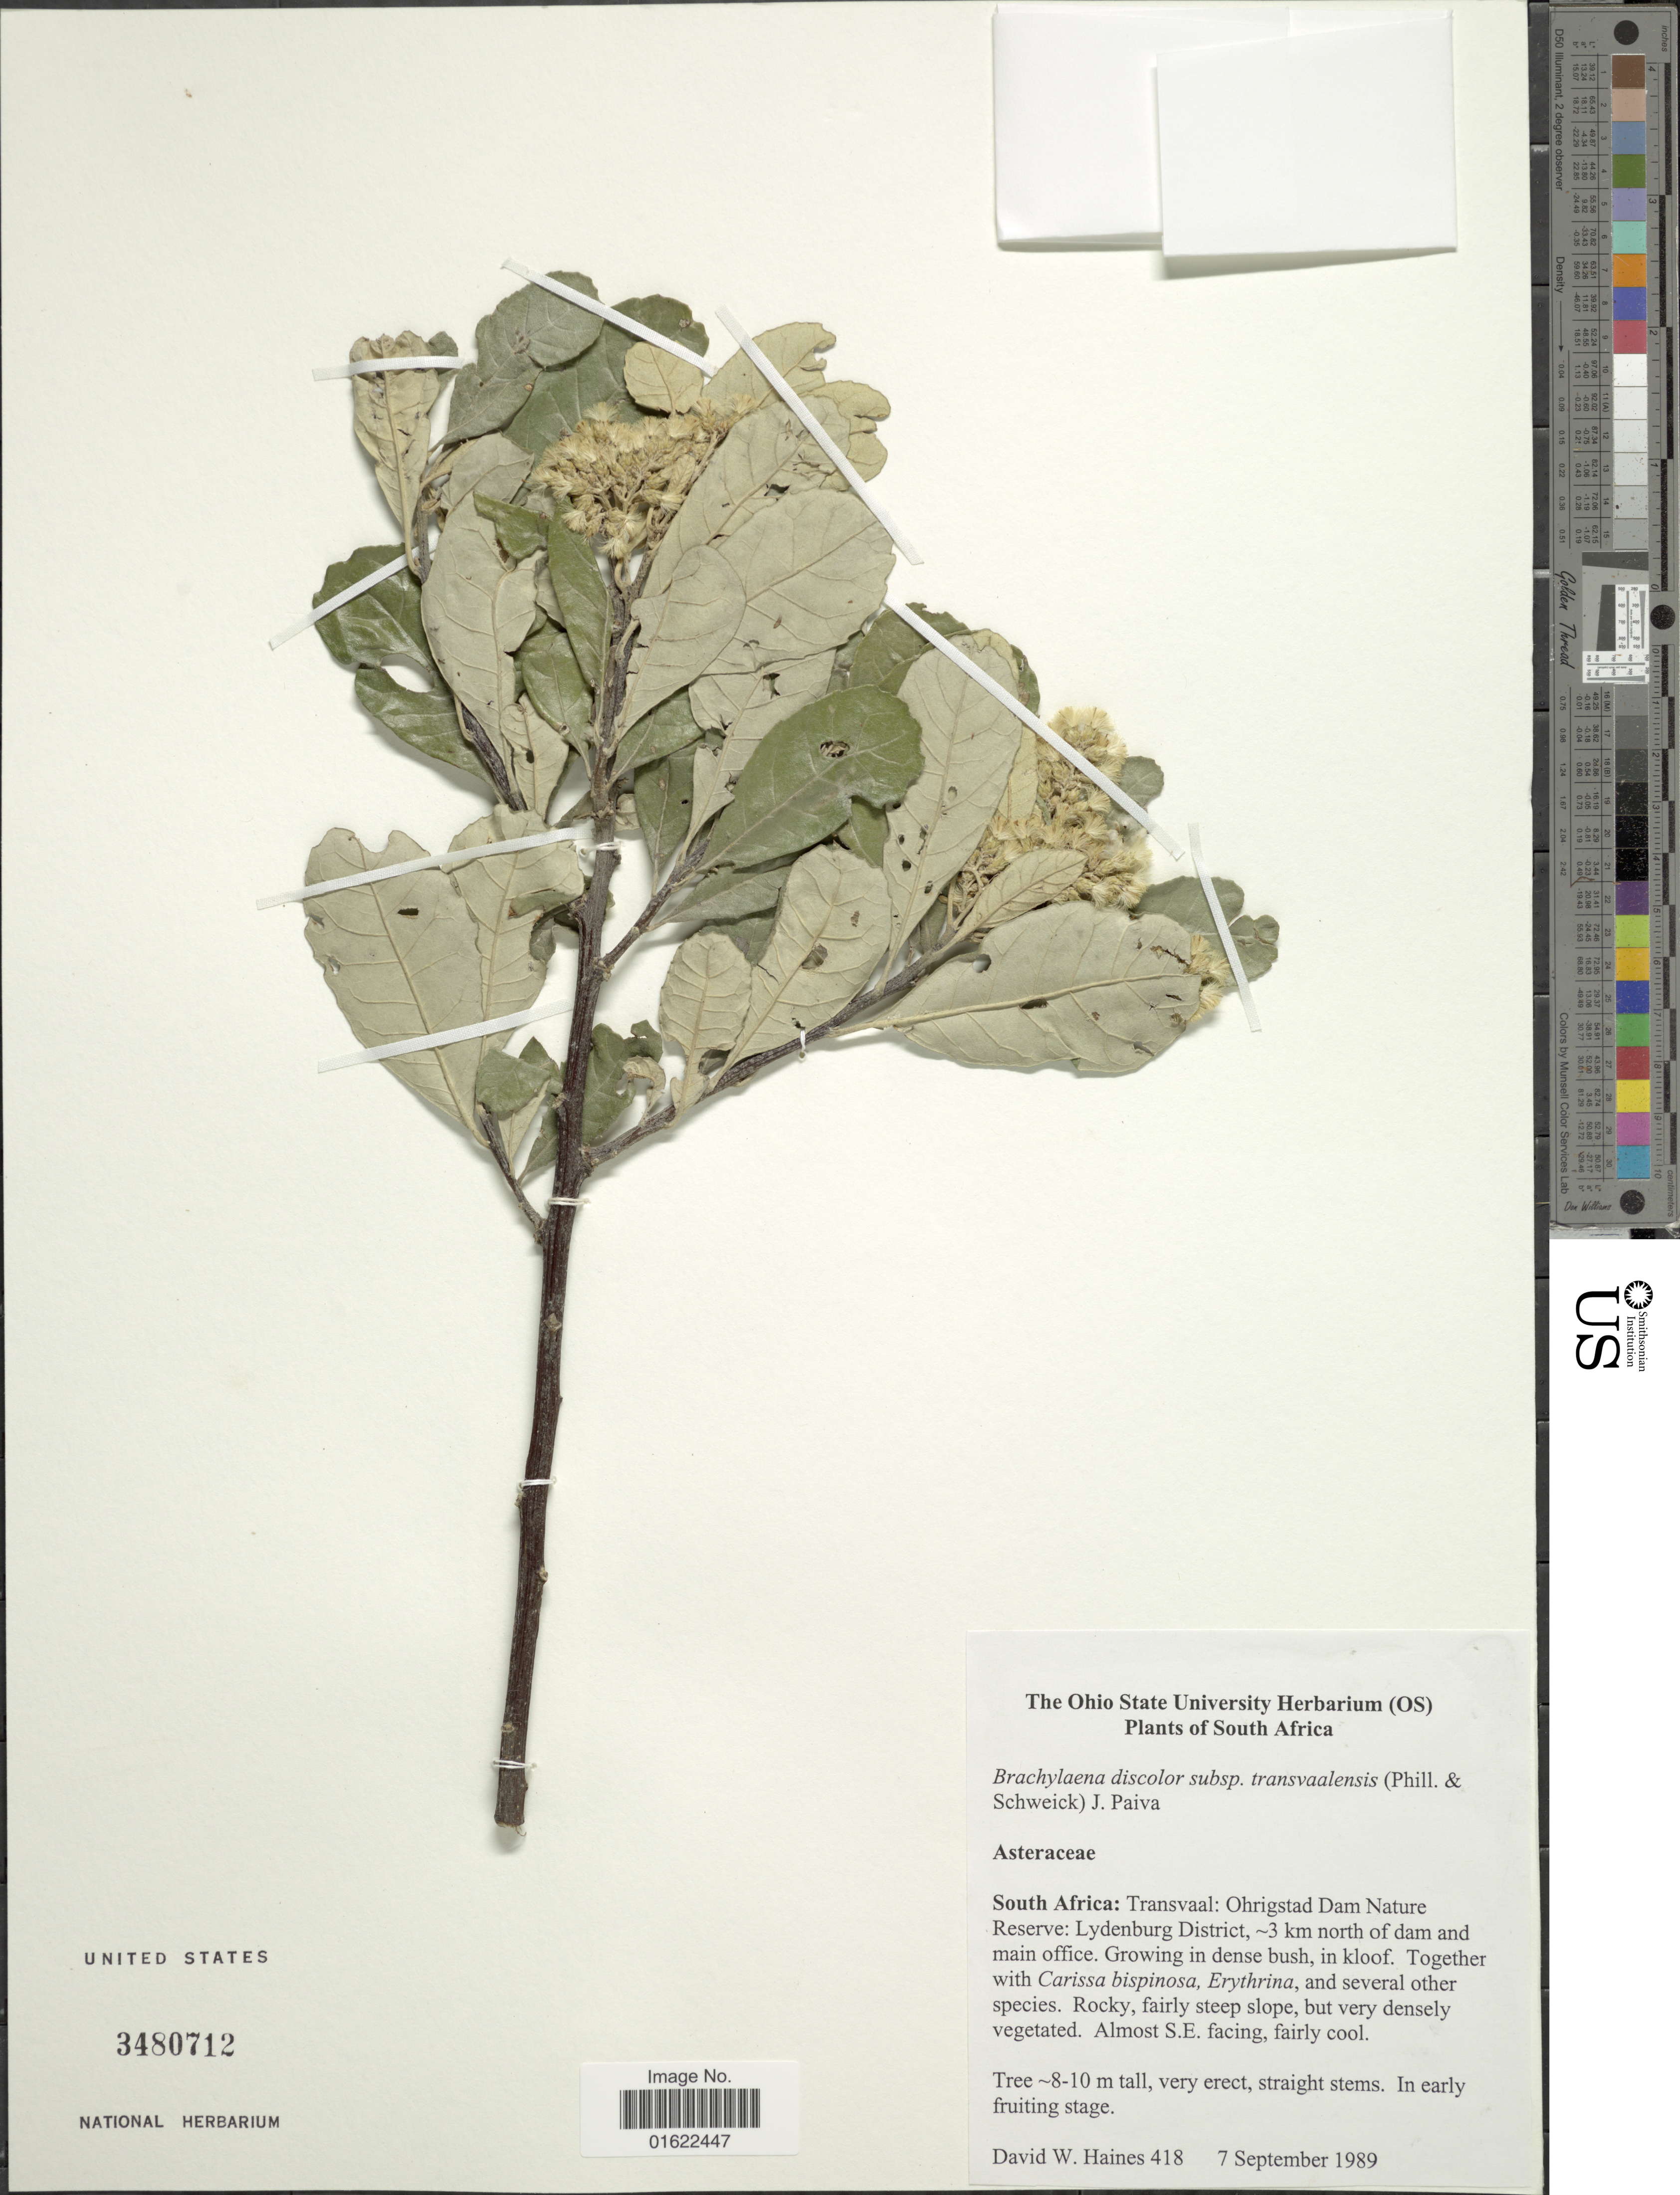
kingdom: Plantae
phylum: Tracheophyta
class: Magnoliopsida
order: Asterales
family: Asteraceae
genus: Brachylaena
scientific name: Brachylaena discolor subsp. transvaalensis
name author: (Hutch. ex E. Phillips & Schweick.) Paiva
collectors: D. Haines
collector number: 418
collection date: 1989-09-07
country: South Africa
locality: Transvaal: Ohrigstad Dam Nature Reserve; Lydenburg District, 3 km north of dam and main office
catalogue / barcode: US 3480712